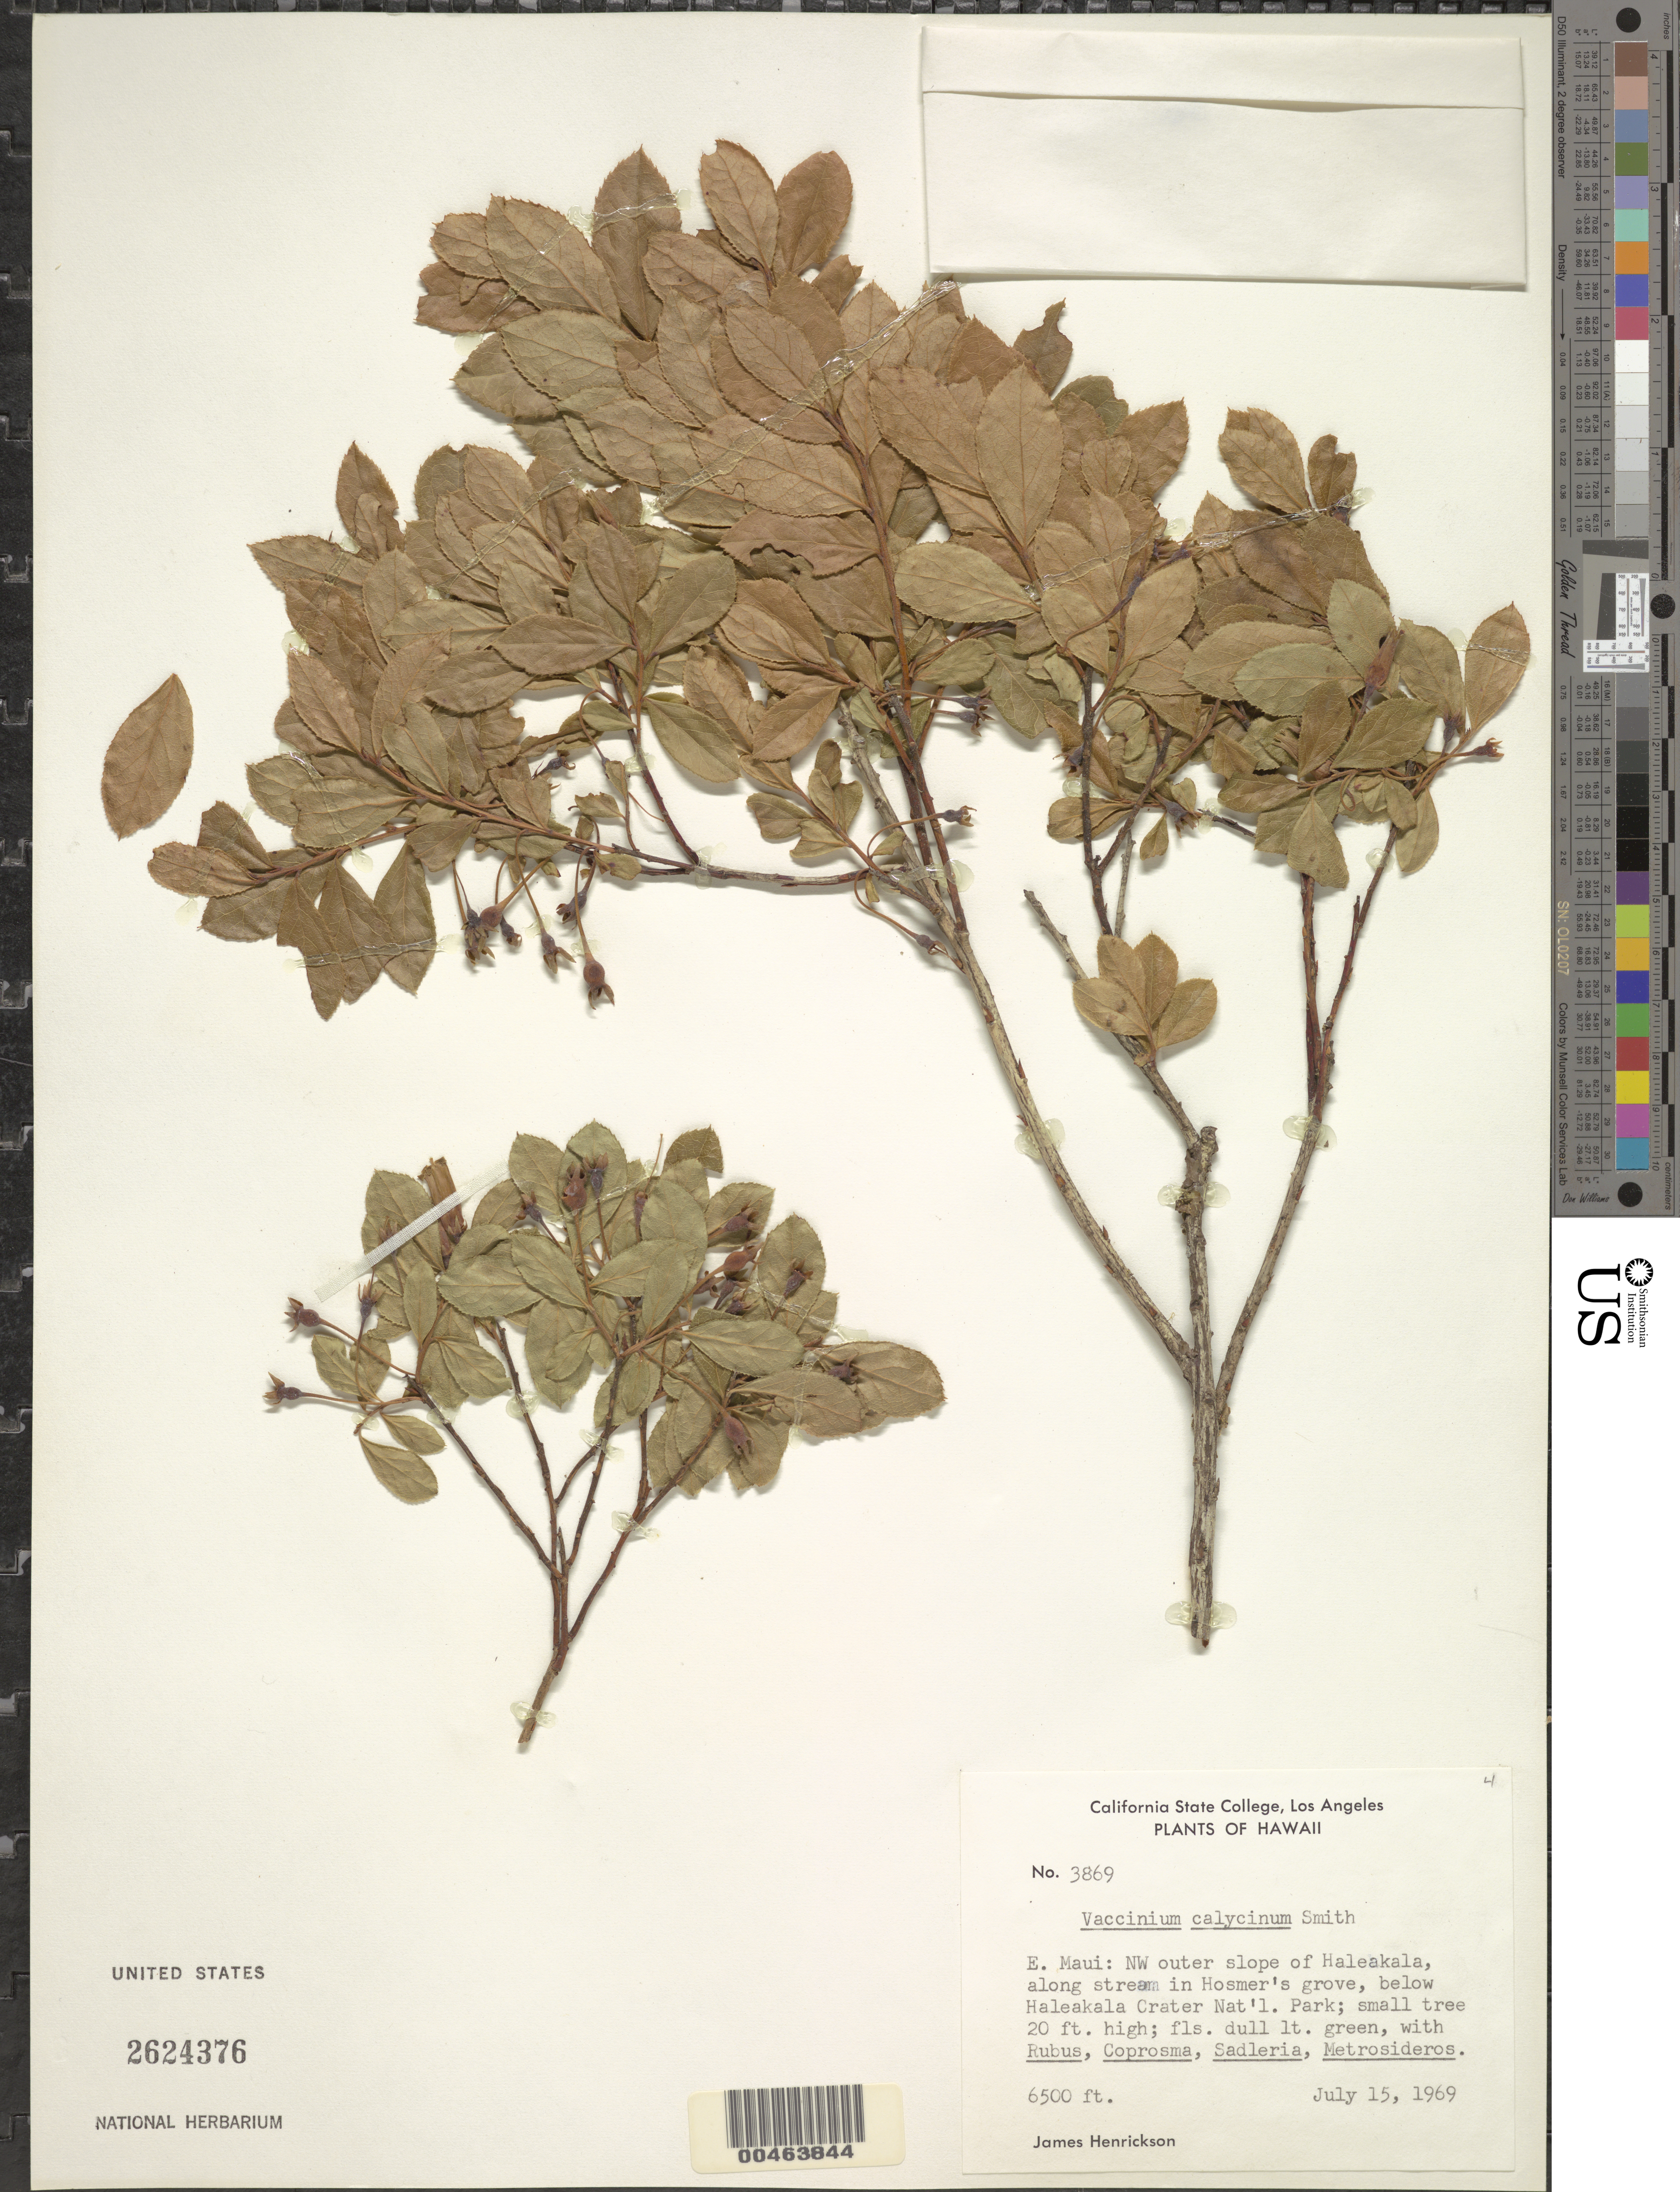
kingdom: Plantae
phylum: Tracheophyta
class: Magnoliopsida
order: Ericales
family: Ericaceae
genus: Vaccinium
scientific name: Vaccinium calycinum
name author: Sm.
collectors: J. S. Henrickson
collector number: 3869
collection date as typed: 15 Jul 1969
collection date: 1969-07-15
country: United States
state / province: Hawaii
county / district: Maui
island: Maui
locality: East Maui: NW outer slope of Haleakala, along stream in Hosmer's grove, below Haleakala Crater Nat'l Park.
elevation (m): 1981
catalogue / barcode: US 2624376